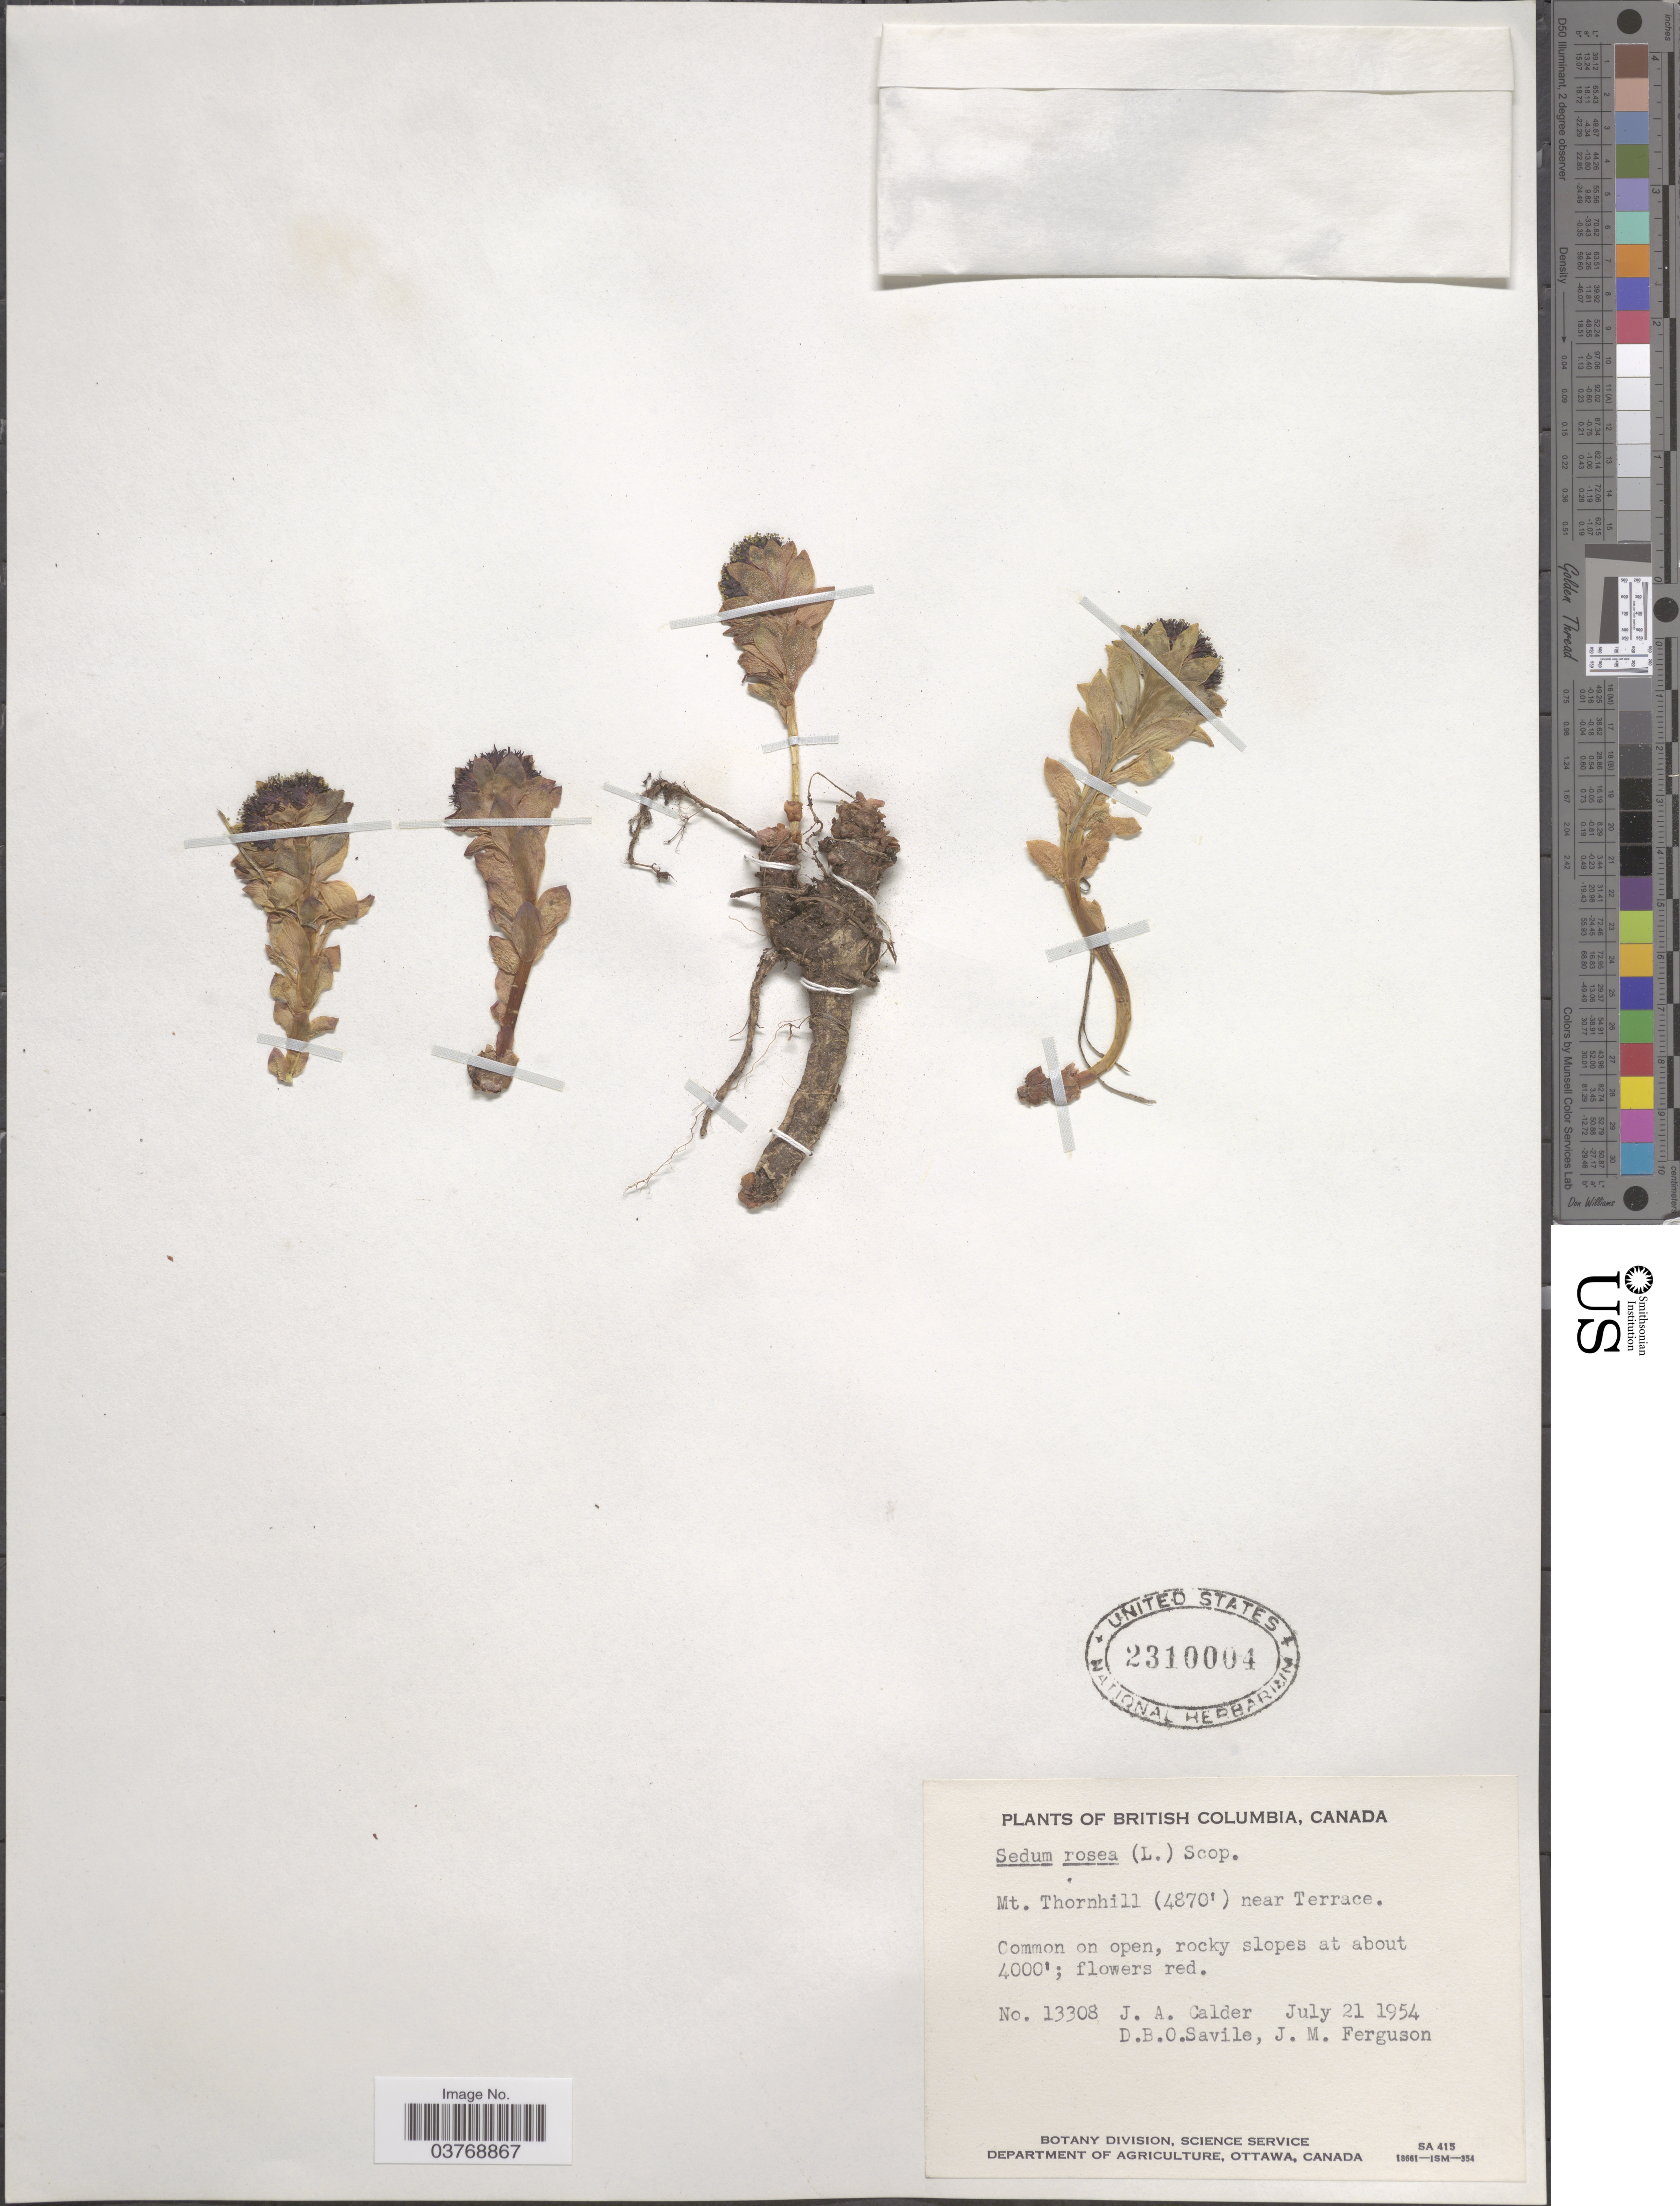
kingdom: Plantae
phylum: Tracheophyta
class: Magnoliopsida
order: Saxifragales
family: Crassulaceae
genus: Rhodiola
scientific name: Rhodiola integrifolia subsp. integrifolia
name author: Raf.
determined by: Strong, Mark T., (BOT), Smithsonian Institution - National Museum of Natural History (UNITED STATES)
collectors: J. A. Calder, D. Savile & J. M. Ferguson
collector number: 13308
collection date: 1954-08-21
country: Canada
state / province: British Columbia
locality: Mt. Thornhill near Terrace.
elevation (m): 1219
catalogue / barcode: US 2310004